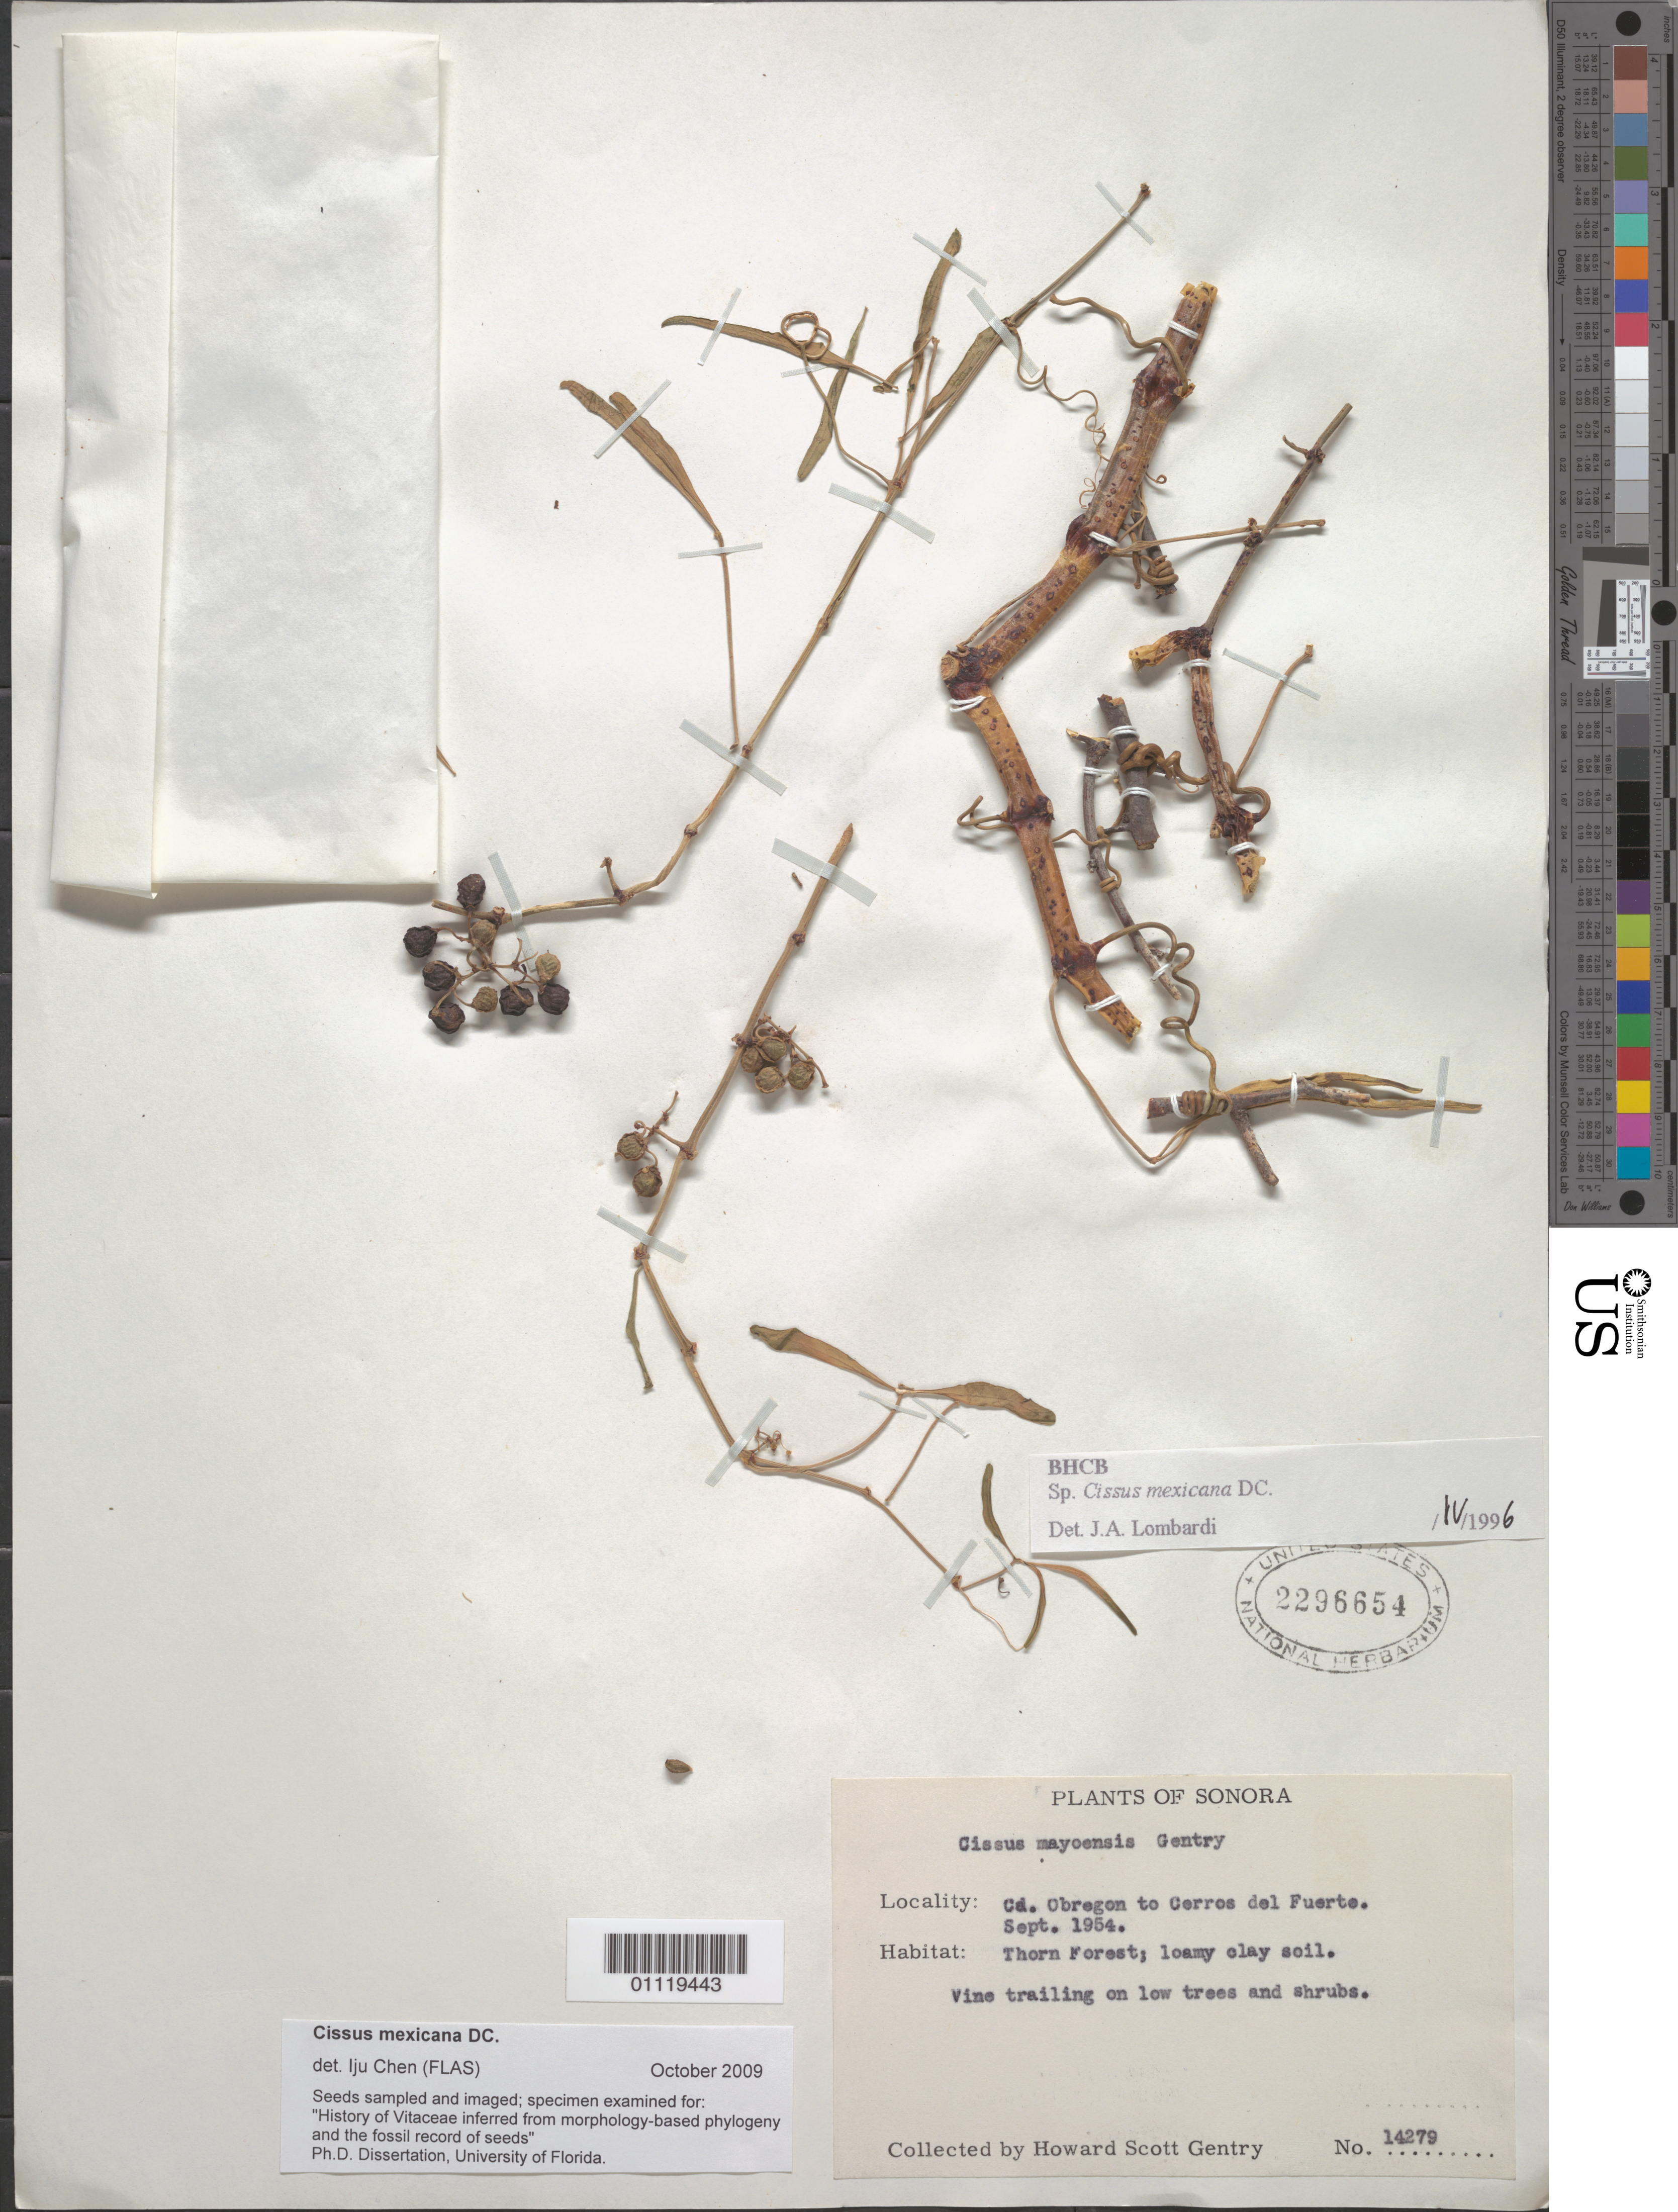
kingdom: Plantae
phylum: Tracheophyta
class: Magnoliopsida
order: Vitales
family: Vitaceae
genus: Cissus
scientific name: Cissus mexicana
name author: DC.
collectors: H. S. Gentry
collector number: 14279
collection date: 1954-09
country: Mexico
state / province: Sonora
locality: Ca. Obregon to Cerros del Fuerte.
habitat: Thorn Forest; loamy clay soil. Vine trailing on low trees and shrubs.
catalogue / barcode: US 2296654